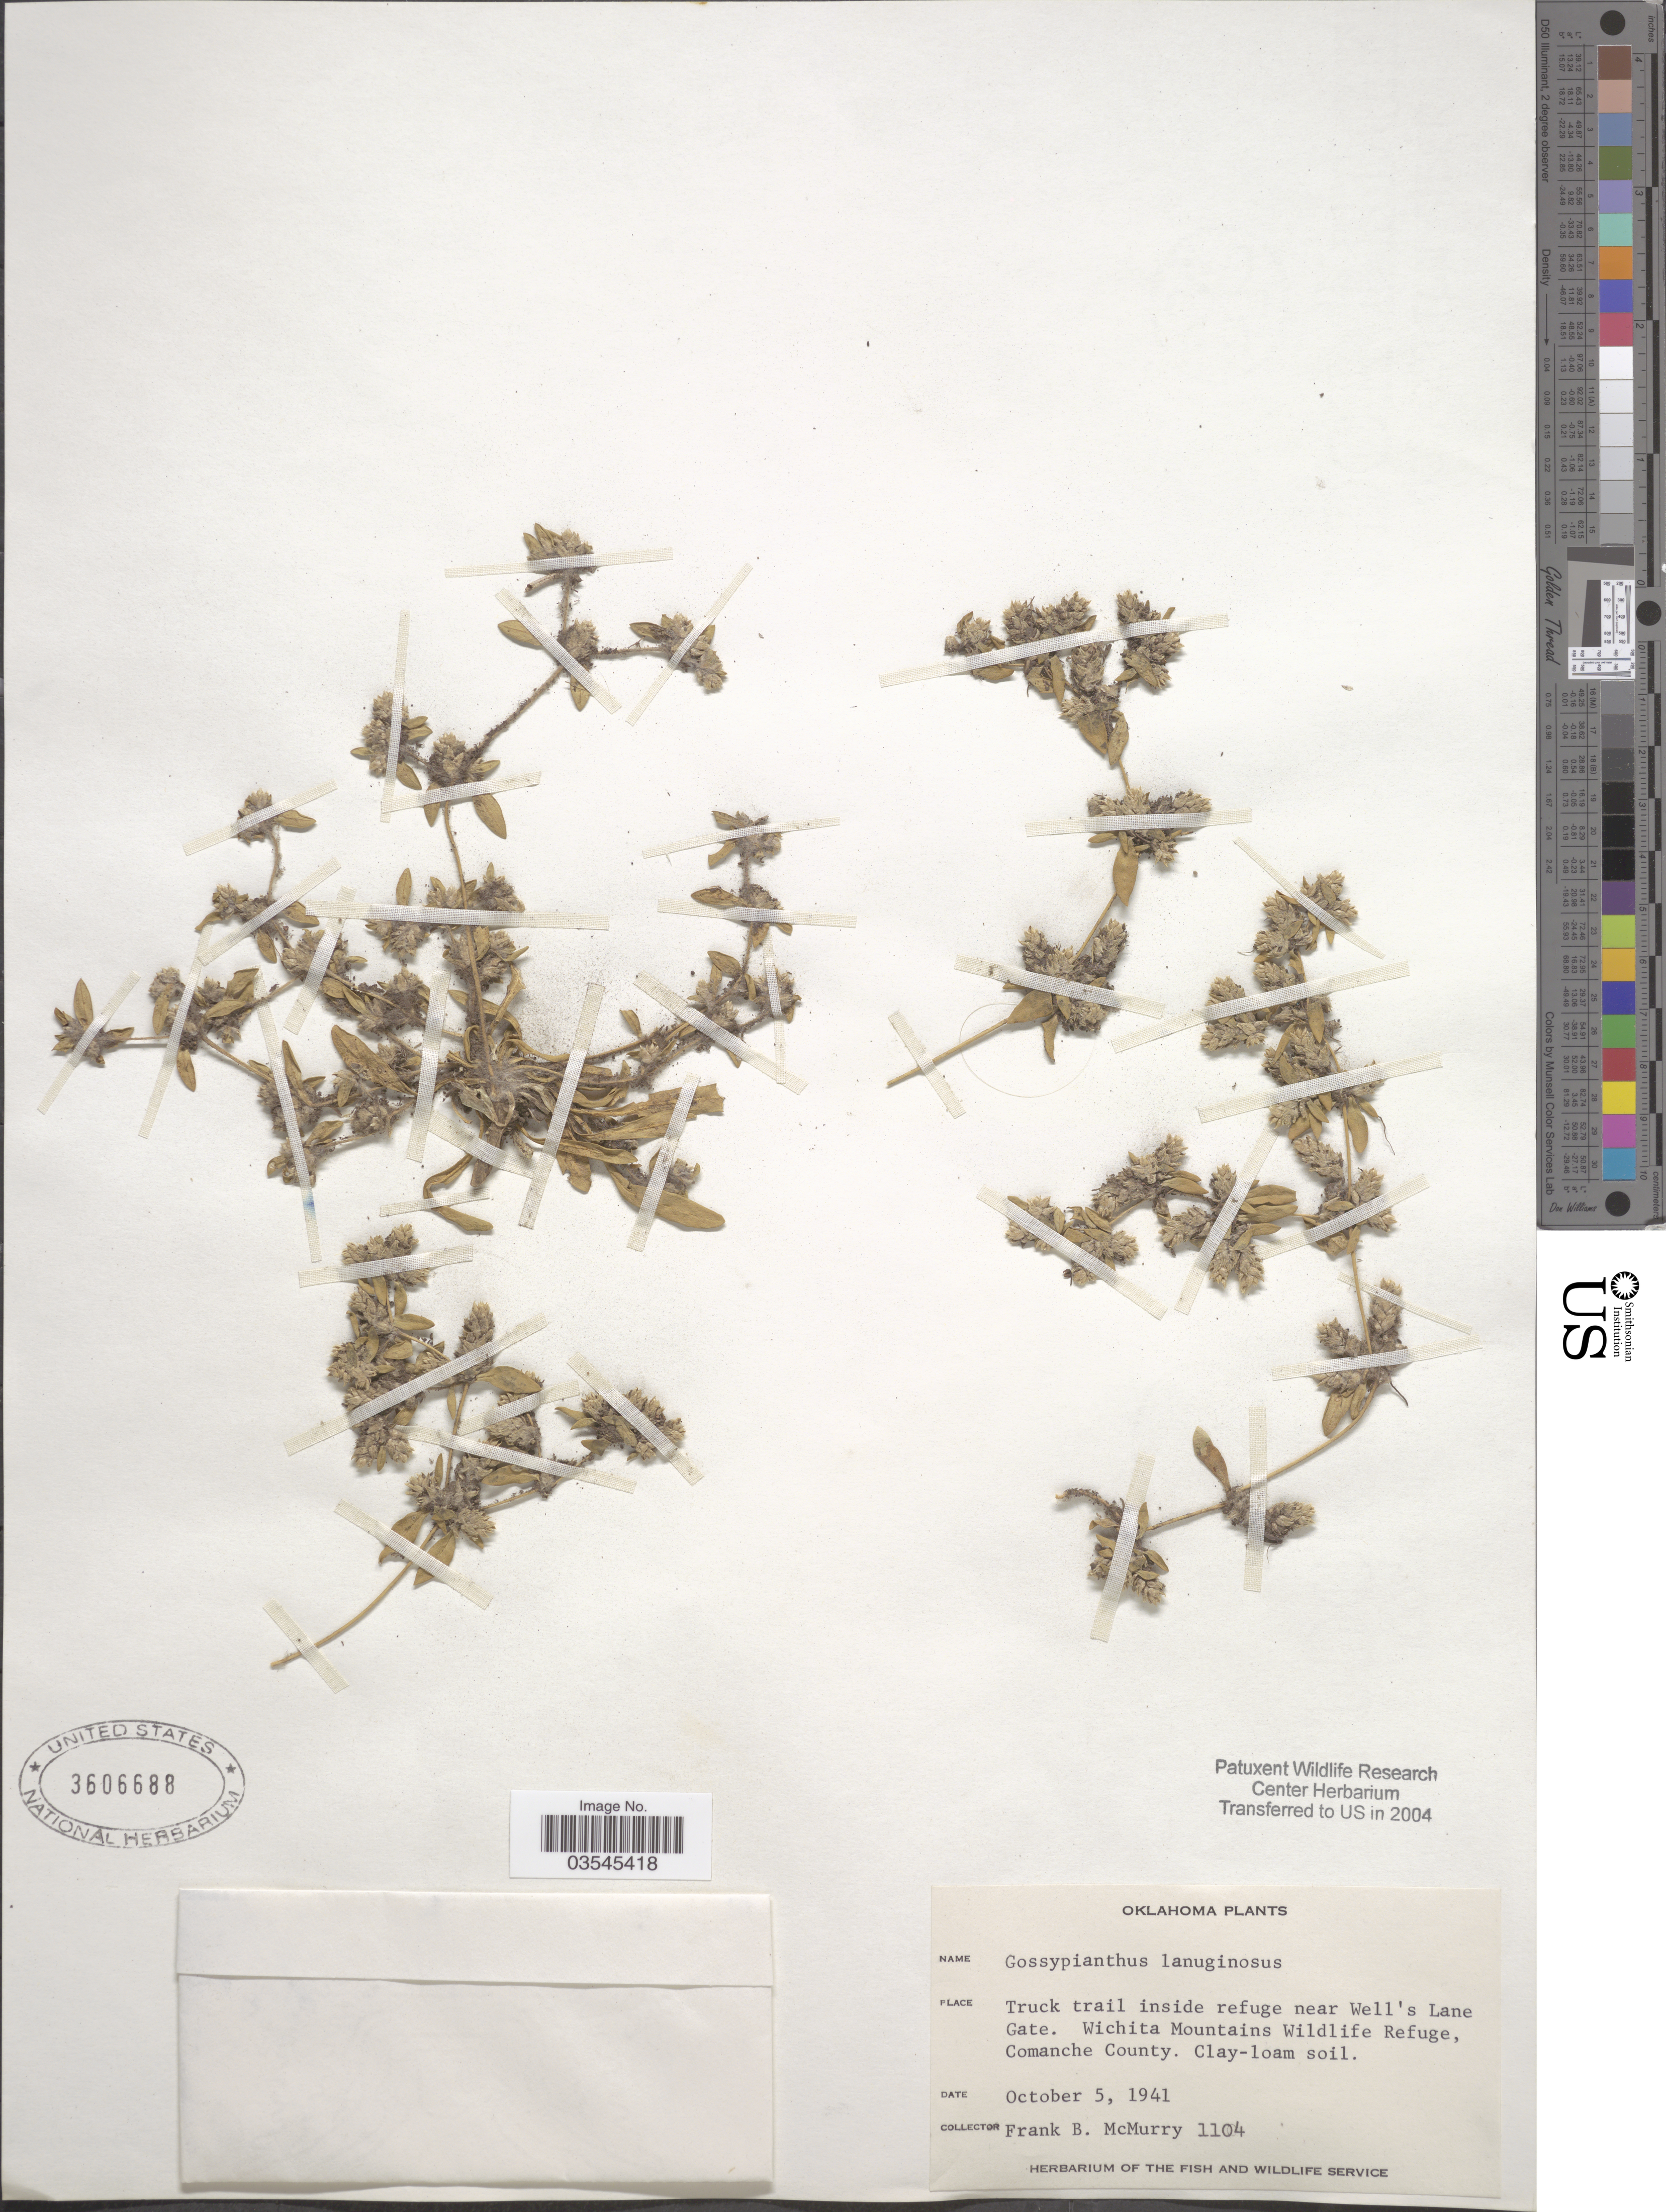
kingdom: Plantae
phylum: Tracheophyta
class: Magnoliopsida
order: Caryophyllales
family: Amaranthaceae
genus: Guilleminea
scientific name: Guilleminea lanuginosa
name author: (Poir.) Benth. & Hook. f.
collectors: F. B. McMurry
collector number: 1104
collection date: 1941-10-05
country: United States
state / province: Oklahoma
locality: Truck trail inside refuge near Well's Lane Gate. Wichita Mountains Wildlife Refuge, Comanche County.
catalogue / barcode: US 3606688